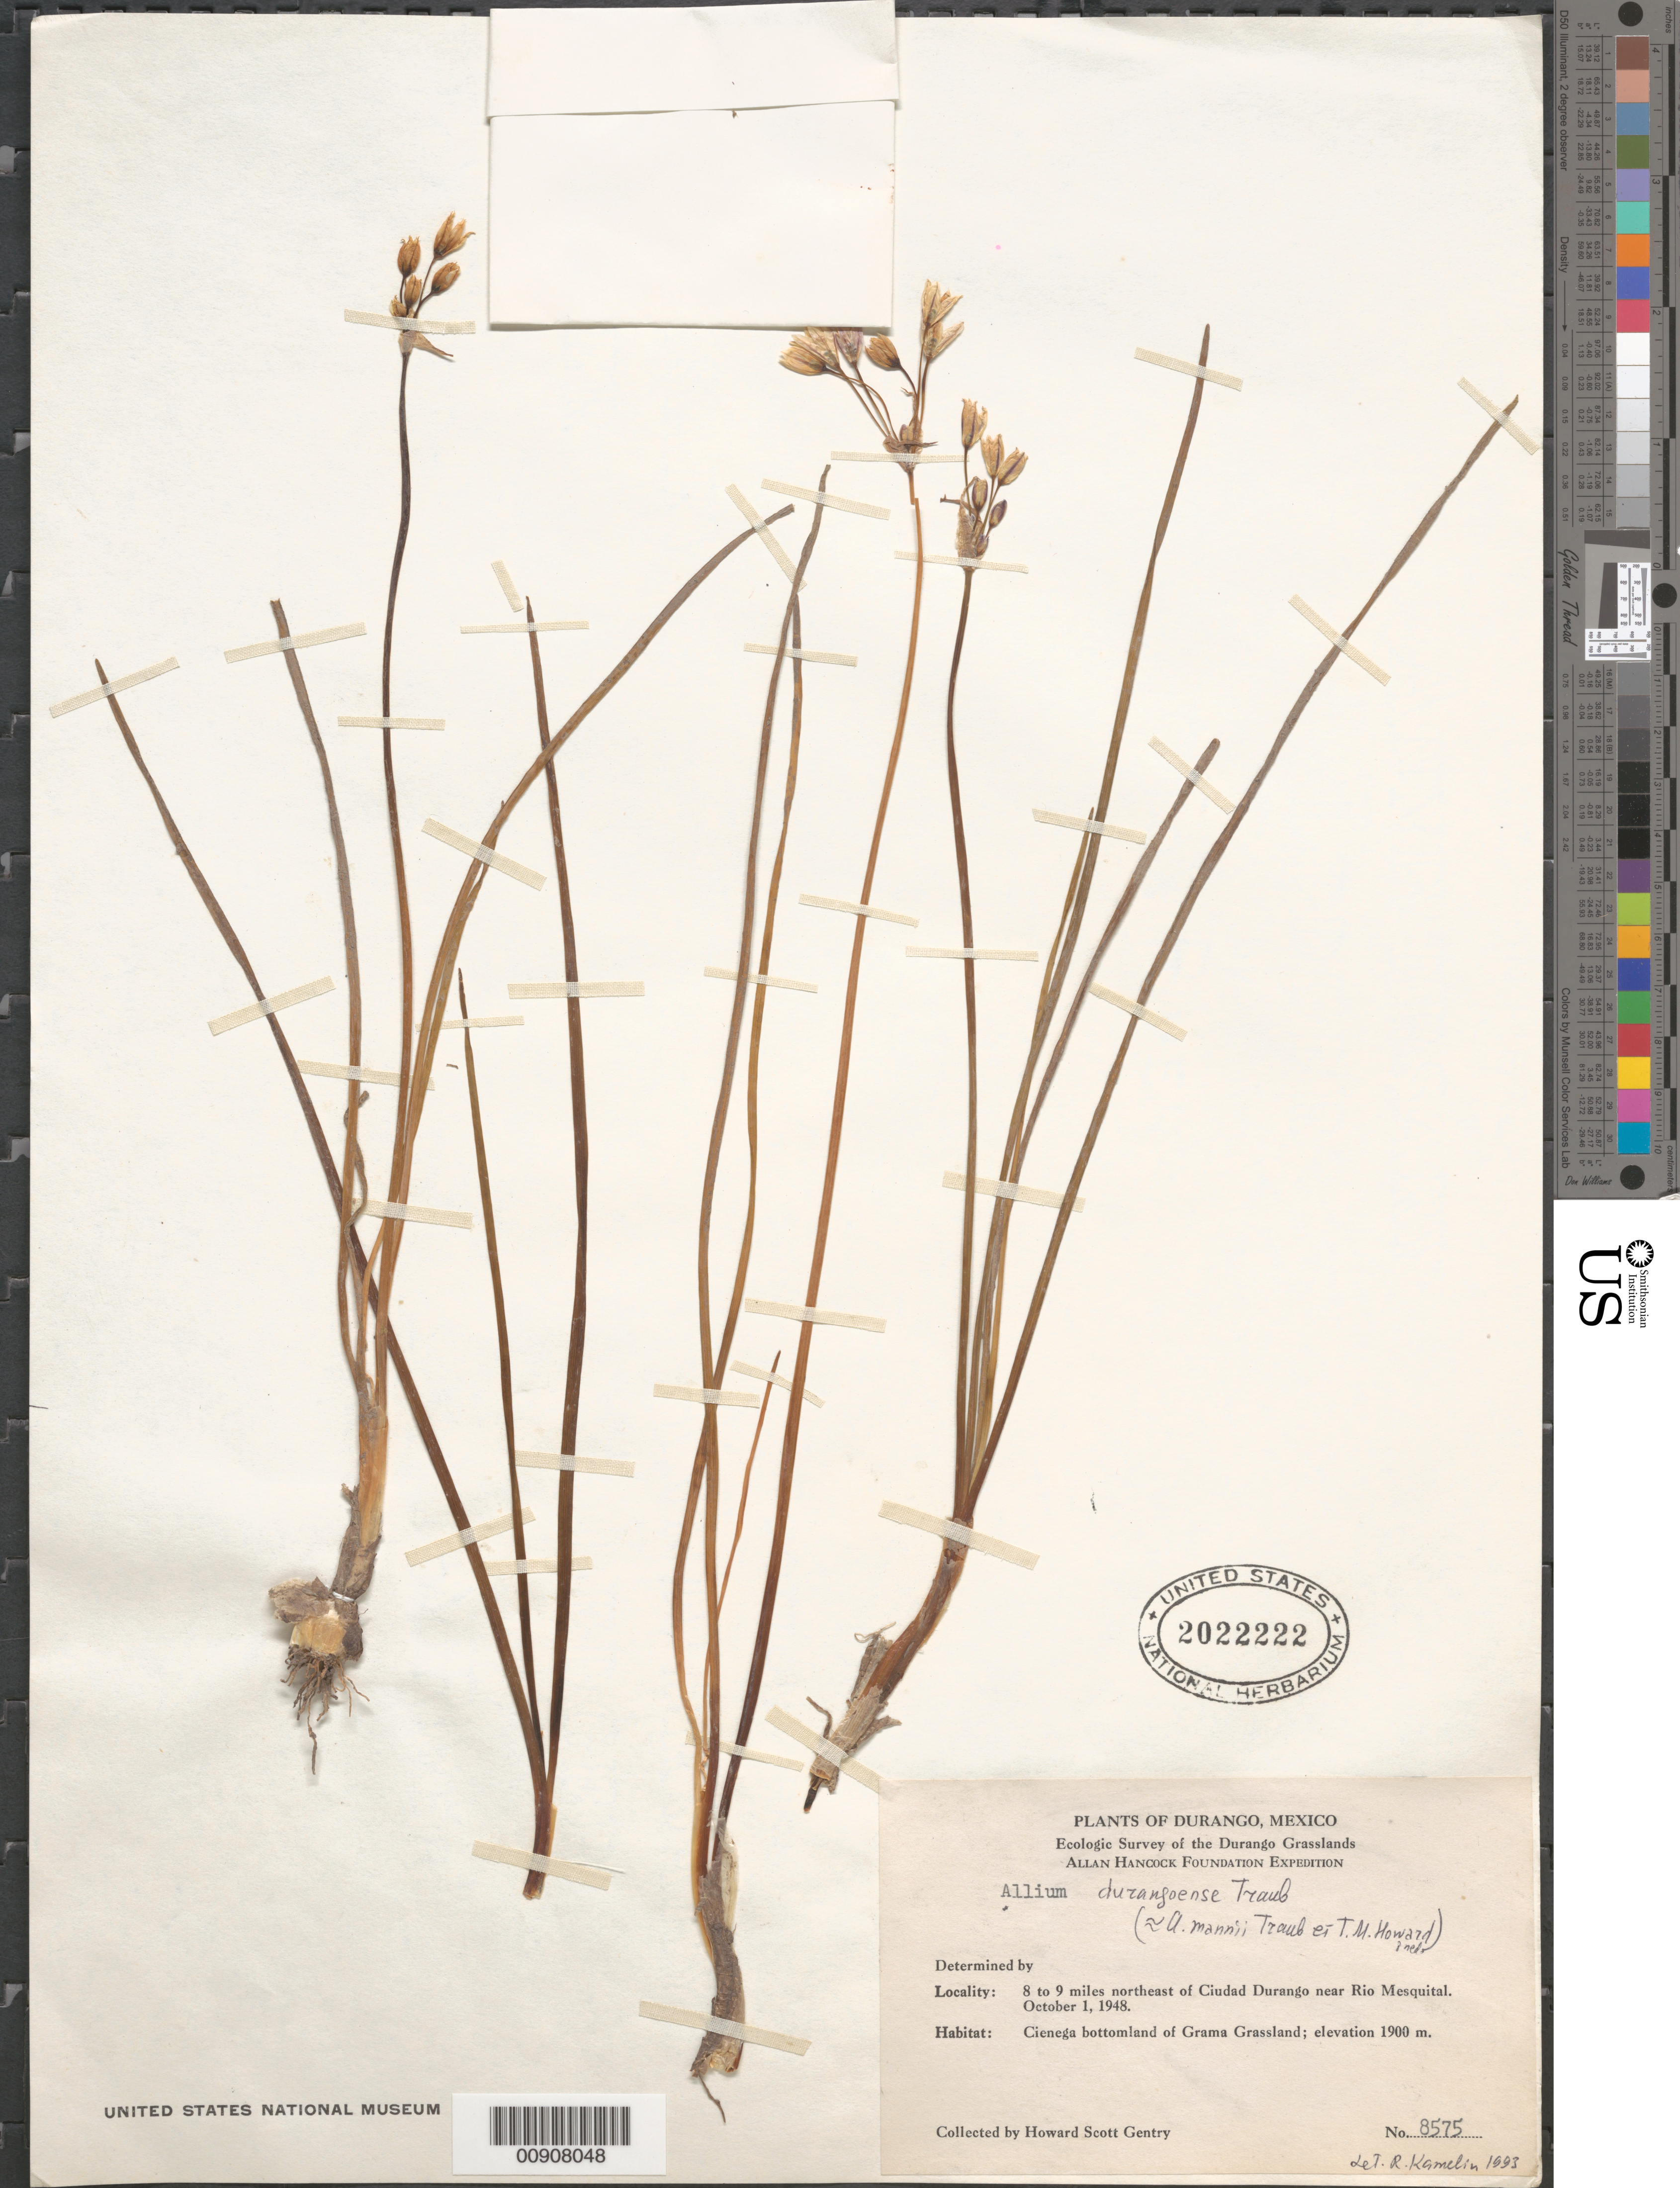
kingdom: Plantae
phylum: Tracheophyta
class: Liliopsida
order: Asparagales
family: Amaryllidaceae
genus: Allium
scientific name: Allium durangoense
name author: Traub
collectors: H. S. Gentry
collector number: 8575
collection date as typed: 01 Oct 1948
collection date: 1948-10-01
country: Mexico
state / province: Durango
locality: Durango: 8 to 9 miles northeast of Ciudad Durango near Río Mesquital.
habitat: Cienega bottomland of Grama Grassland.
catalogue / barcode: US 2022222